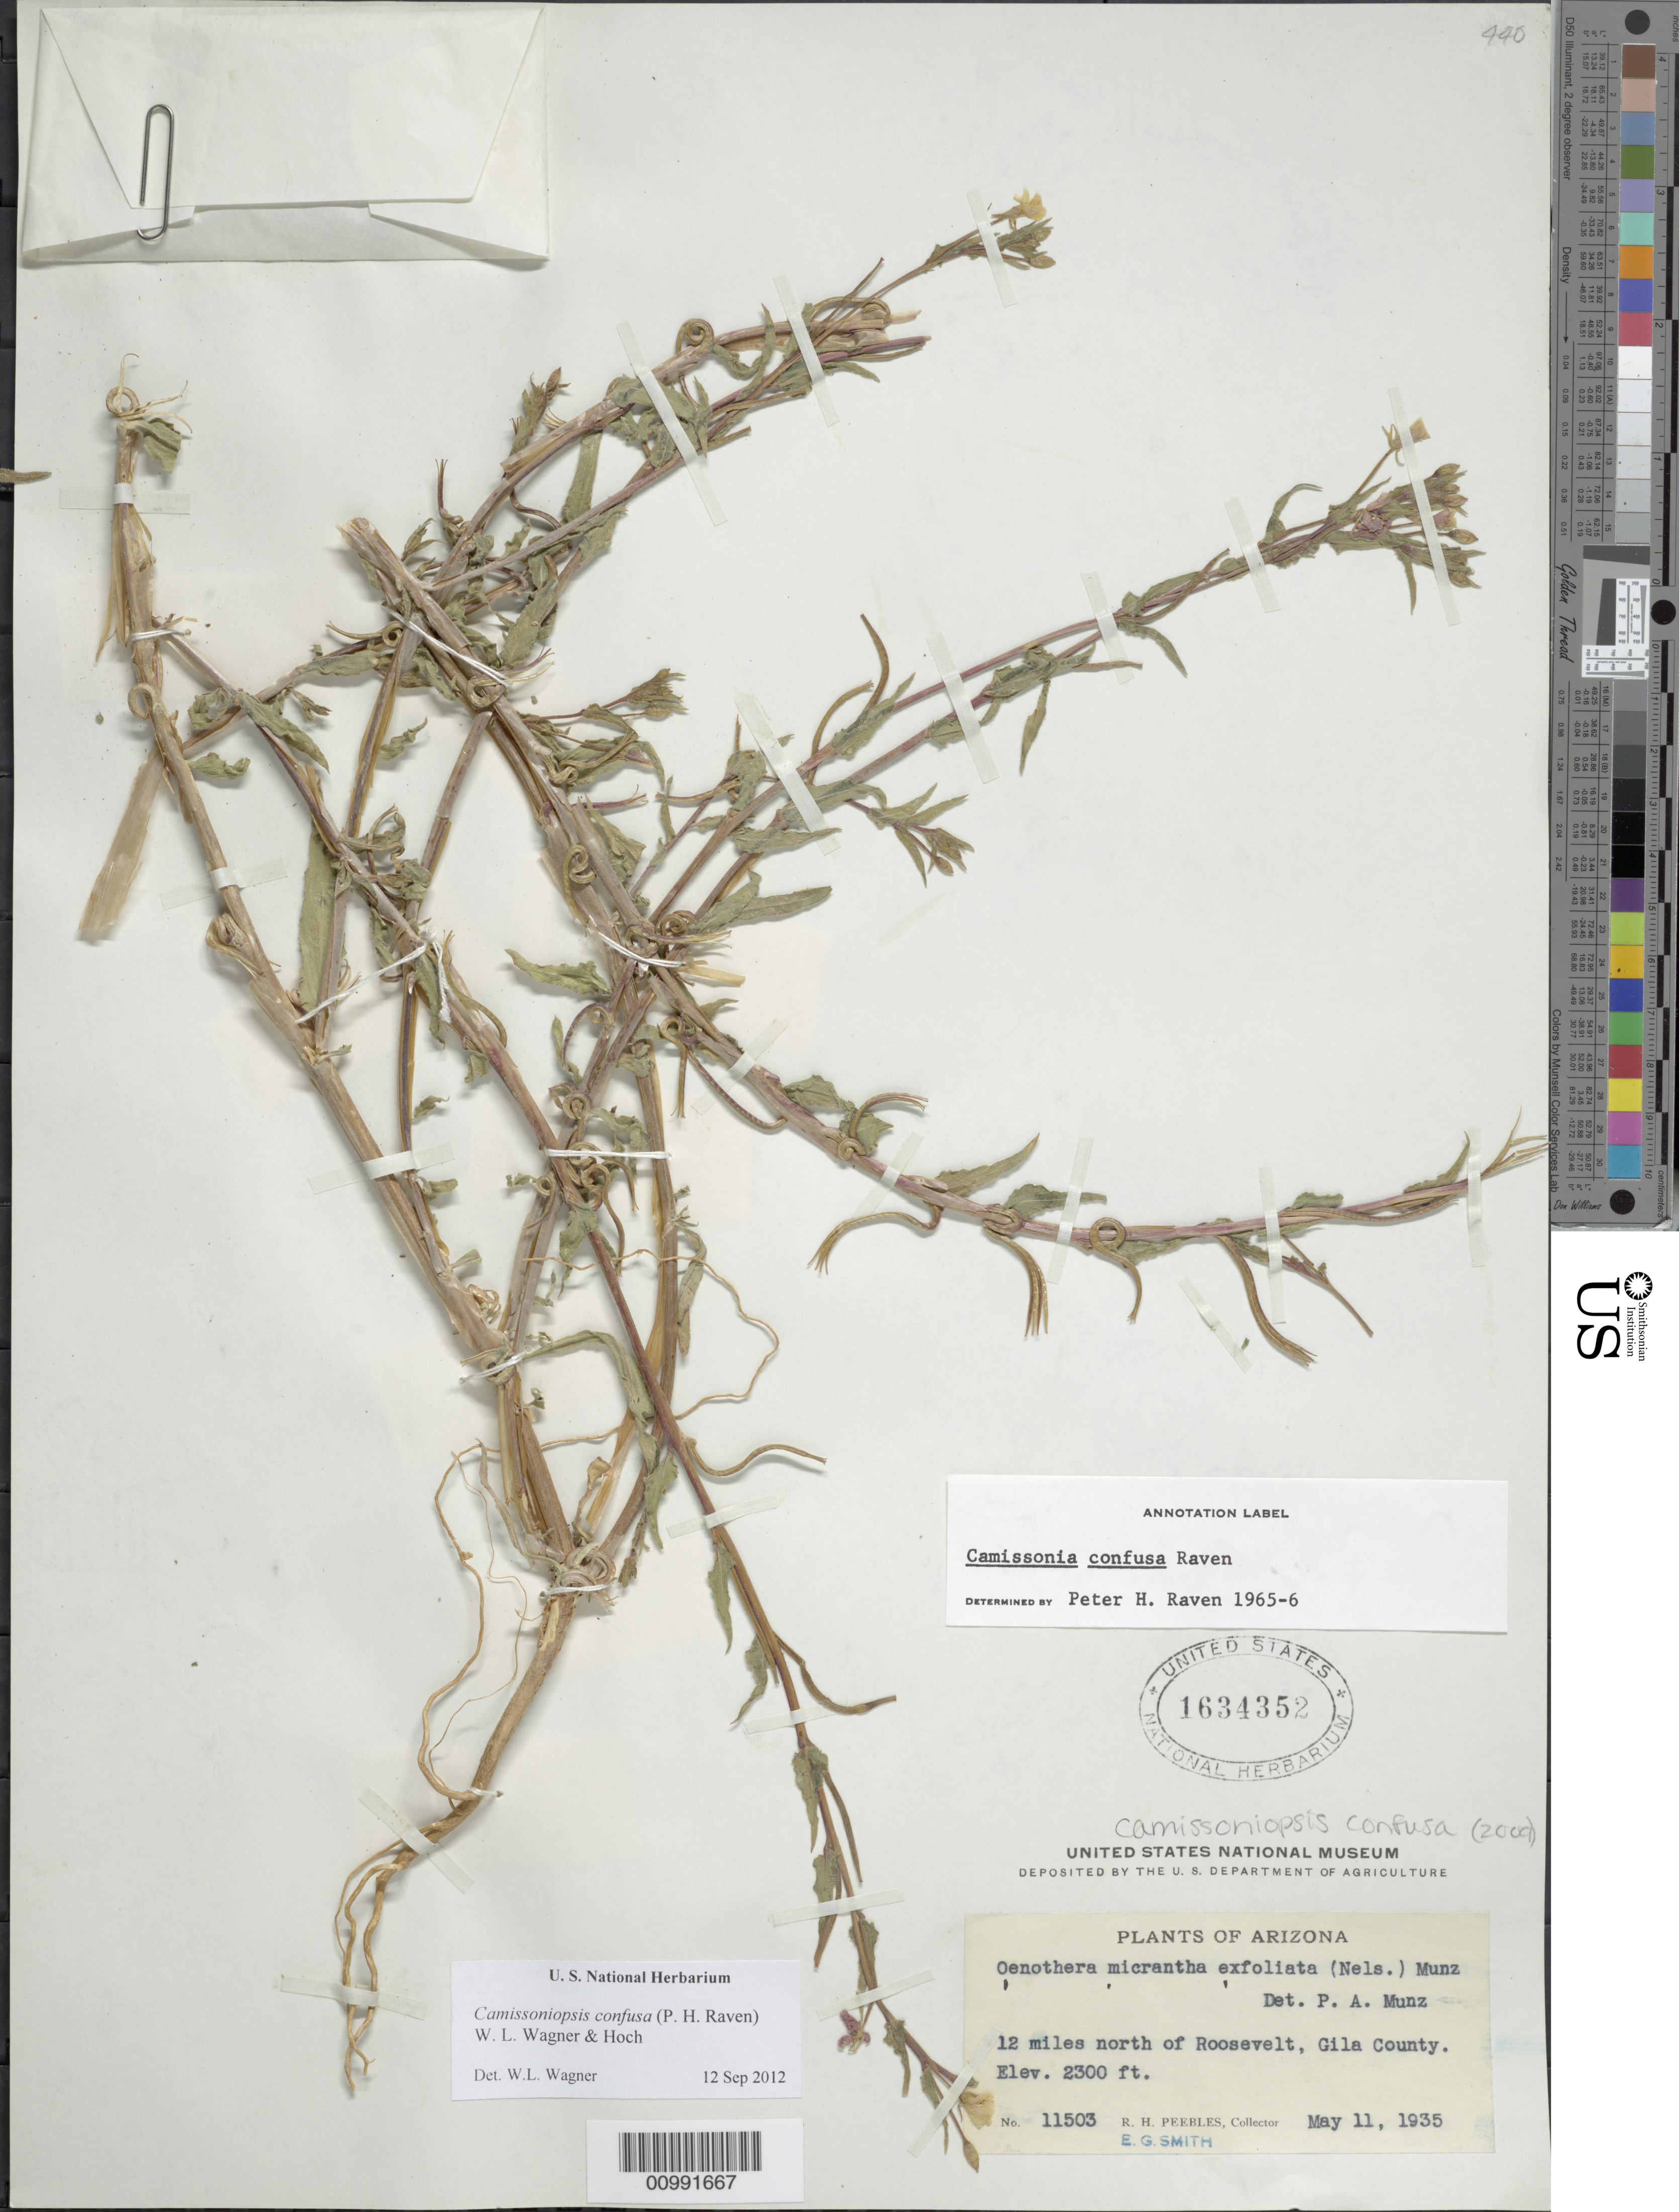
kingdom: Plantae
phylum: Tracheophyta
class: Magnoliopsida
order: Myrtales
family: Onagraceae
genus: Camissoniopsis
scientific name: Camissoniopsis confusa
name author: (P.H. Raven) W.L. Wagner & Hoch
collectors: R. H. Peebles & E. G. Smith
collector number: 11503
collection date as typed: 11 May 1935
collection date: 1935-05-11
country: United States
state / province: Arizona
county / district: Gila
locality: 12 miles N of Roosevelt.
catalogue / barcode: US 1634352